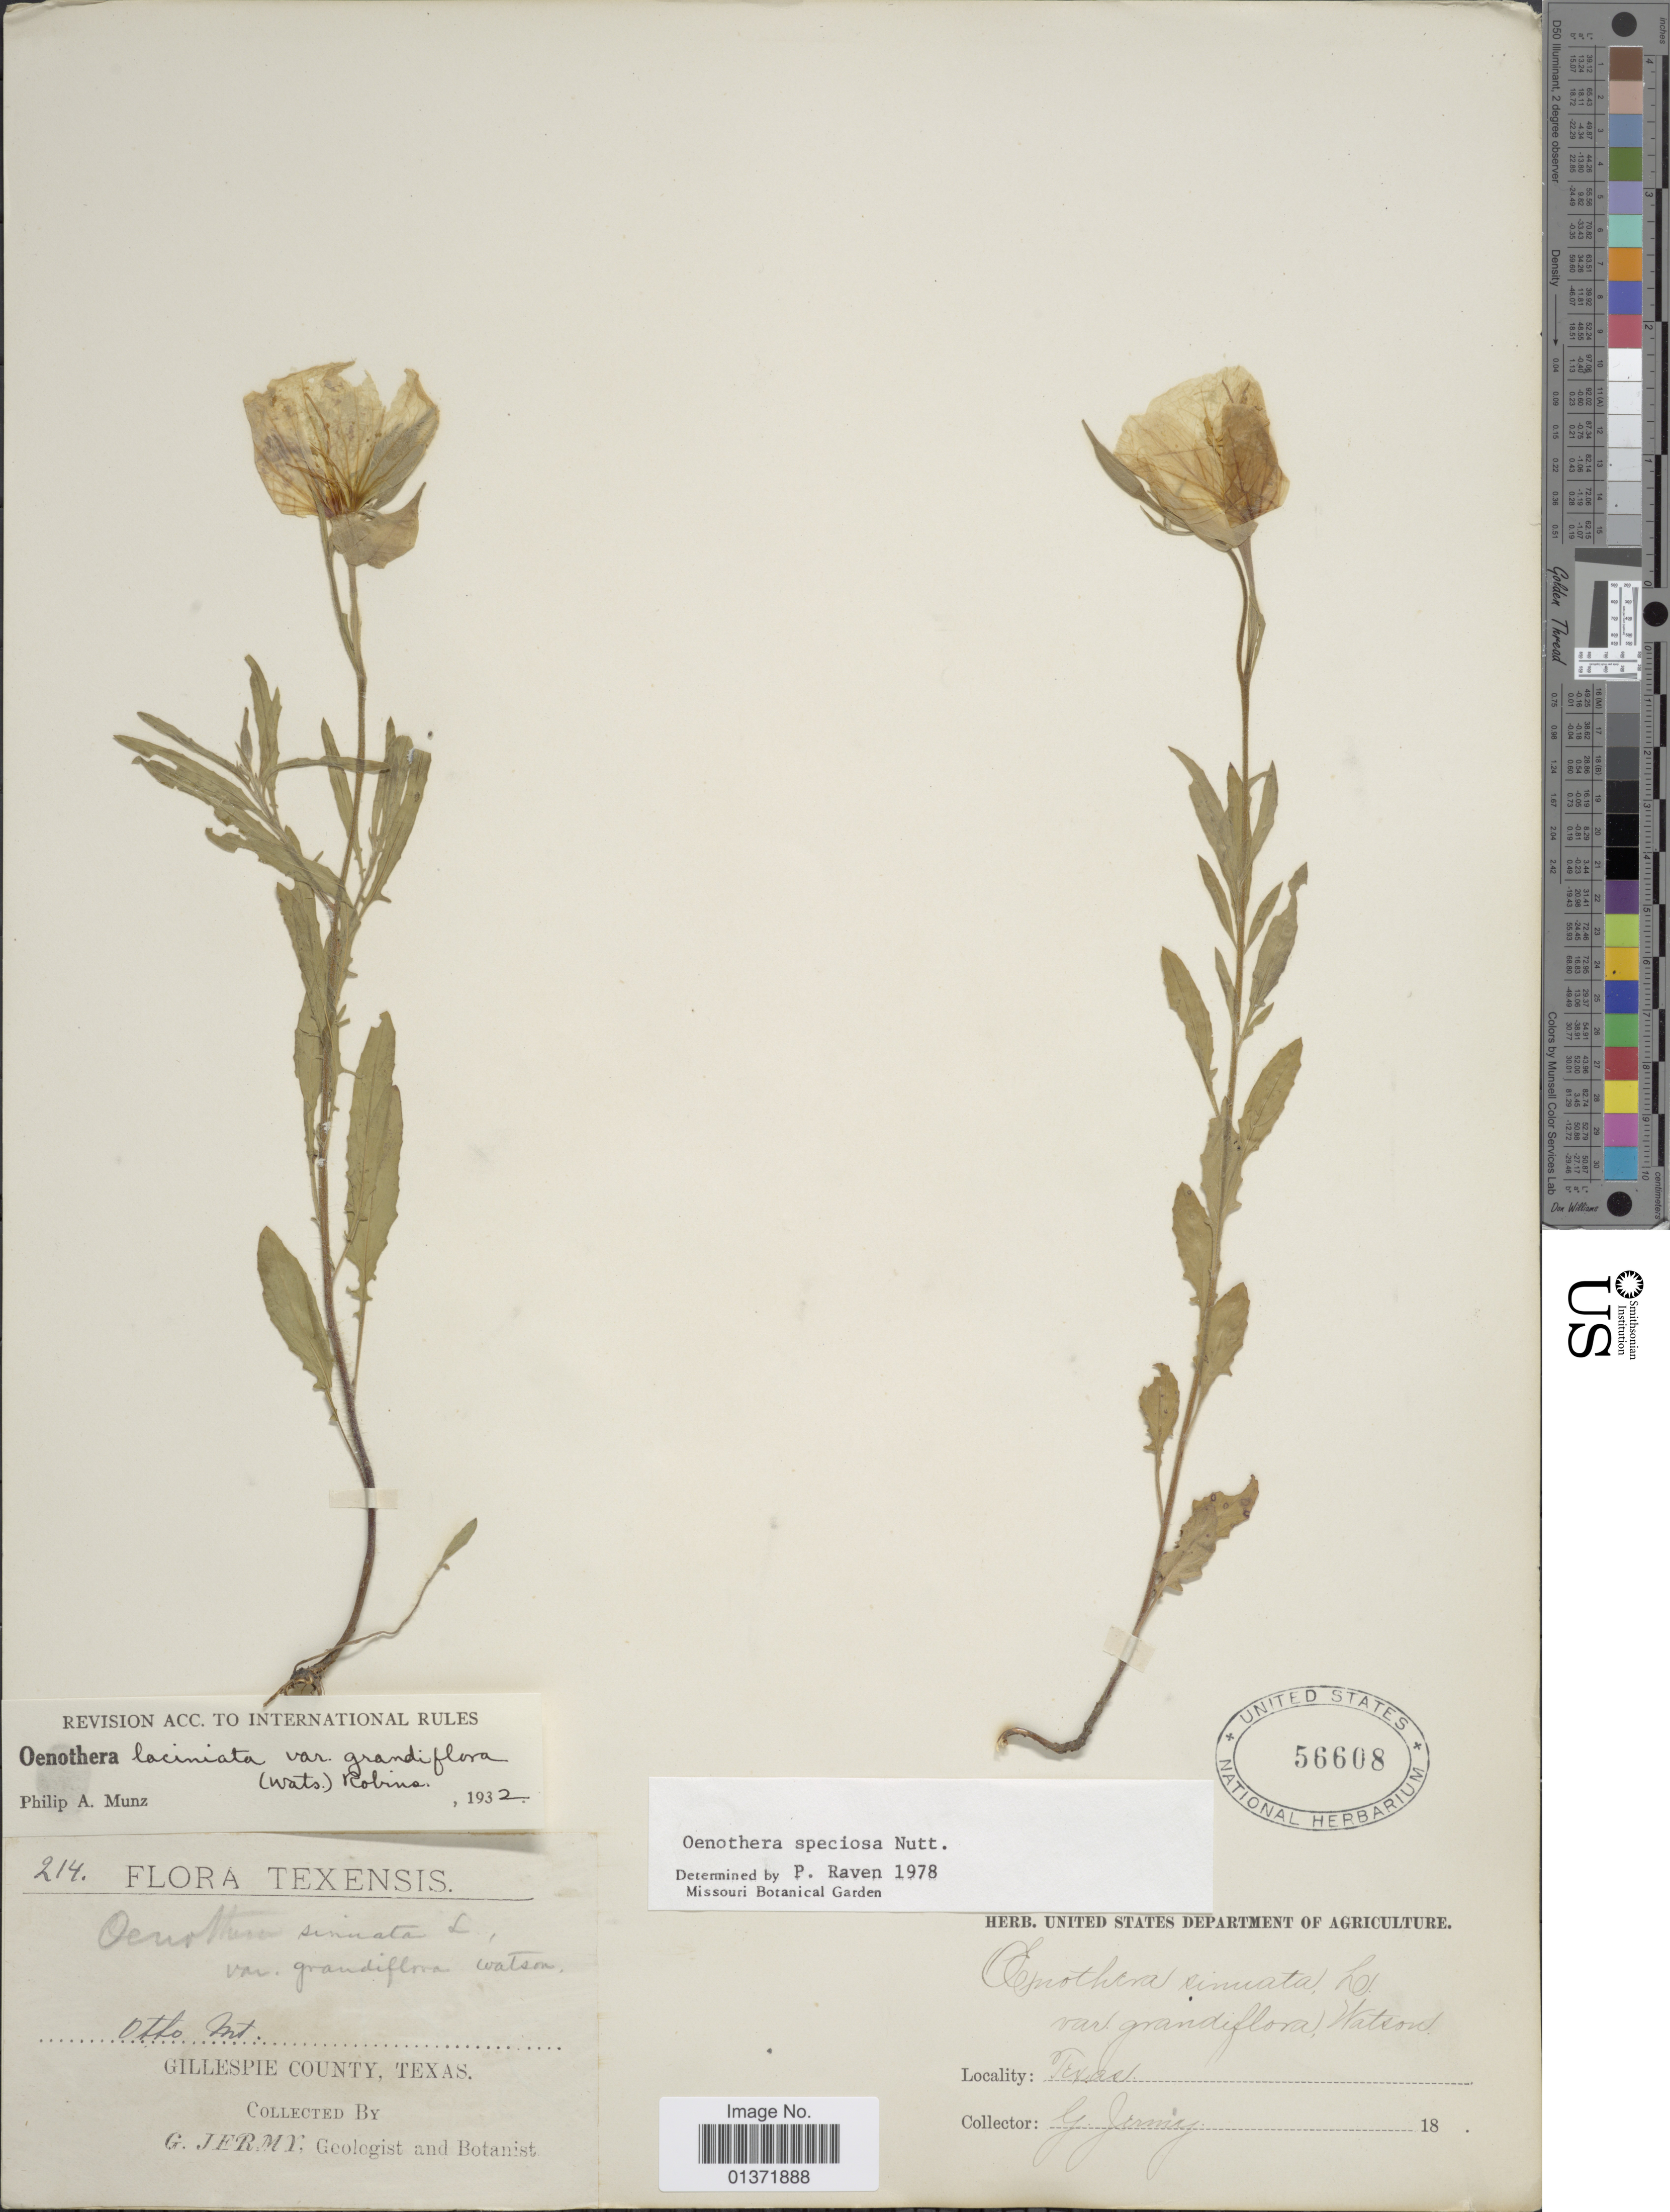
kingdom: Plantae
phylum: Tracheophyta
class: Magnoliopsida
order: Myrtales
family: Onagraceae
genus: Oenothera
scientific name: Oenothera speciosa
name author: Nutt.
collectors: G. Jermy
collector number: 214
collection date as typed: Transcribed d/m/y: //18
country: United States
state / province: Texas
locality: Gillespie County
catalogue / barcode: US 56608